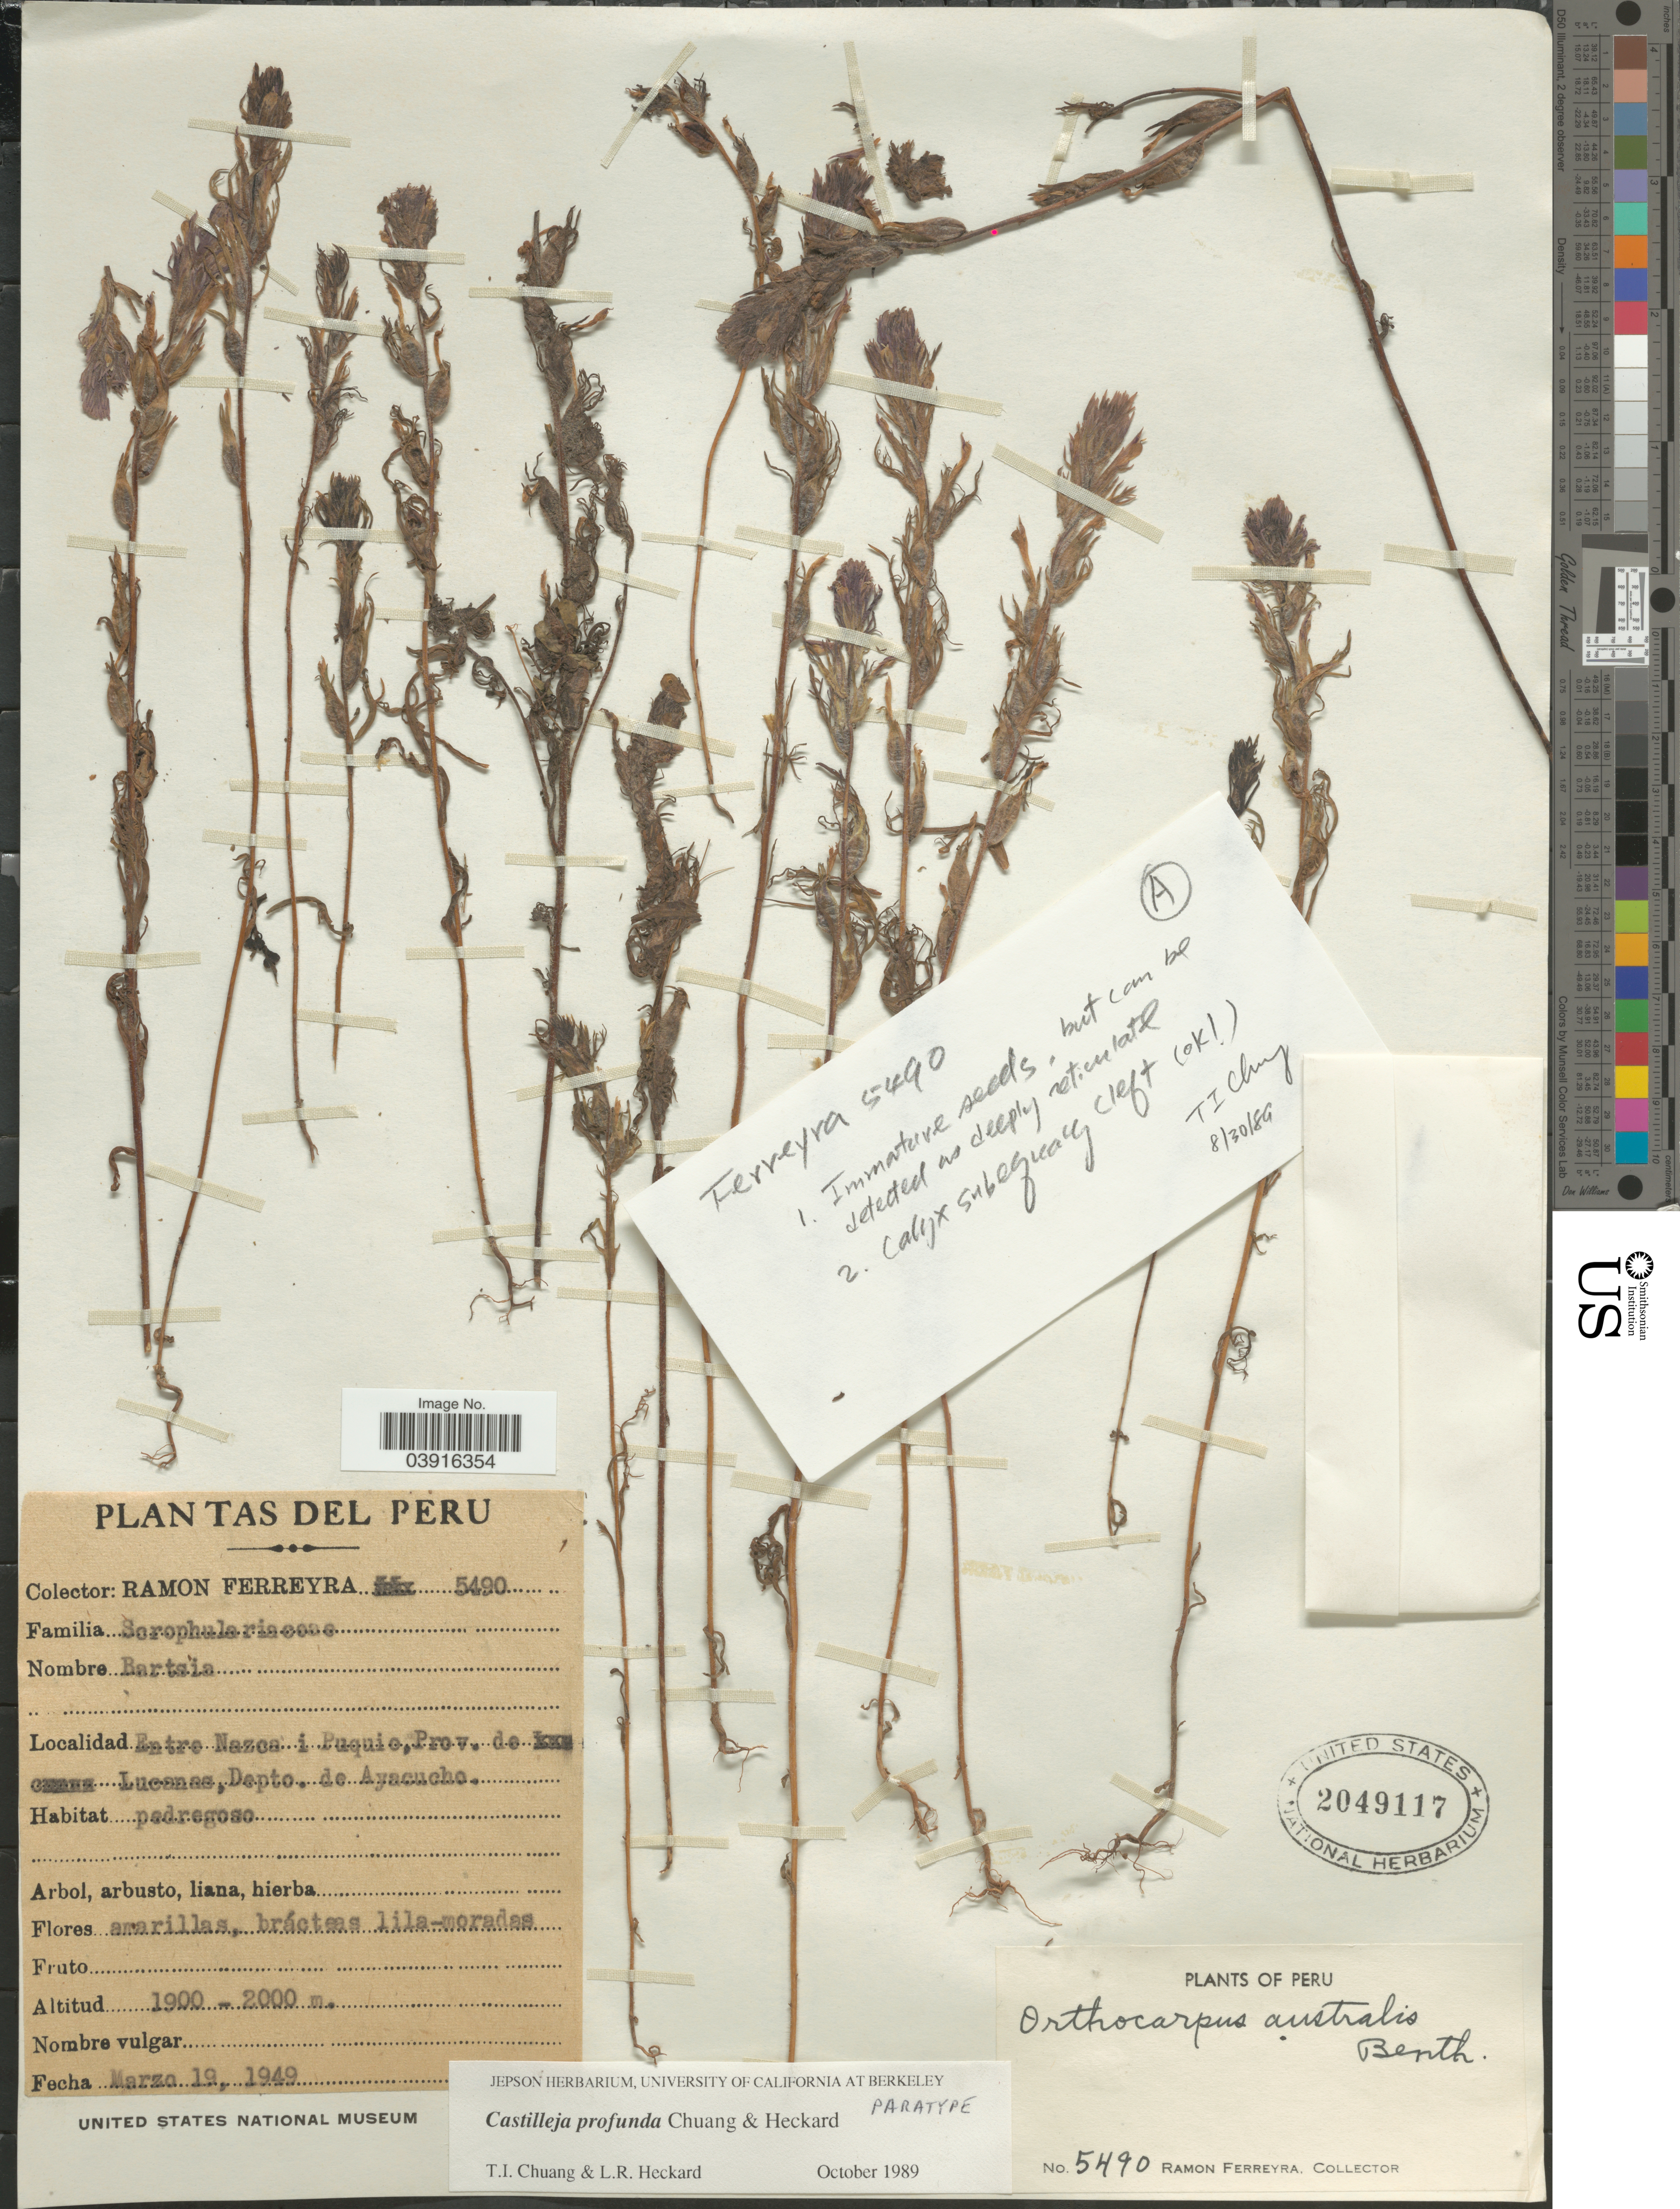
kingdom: Plantae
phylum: Tracheophyta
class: Magnoliopsida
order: Lamiales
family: Orobanchaceae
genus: Castilleja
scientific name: Castilleja profunda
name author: T.I. Chuang & Heckard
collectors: R. A. Ferreyra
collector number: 5490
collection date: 1949-03-19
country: Peru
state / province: Ayacucho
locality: Entre Nazca i Puquio, Prov. de Lucanas, Depto. de Ayacucho.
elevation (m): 1900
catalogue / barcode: US 2049117